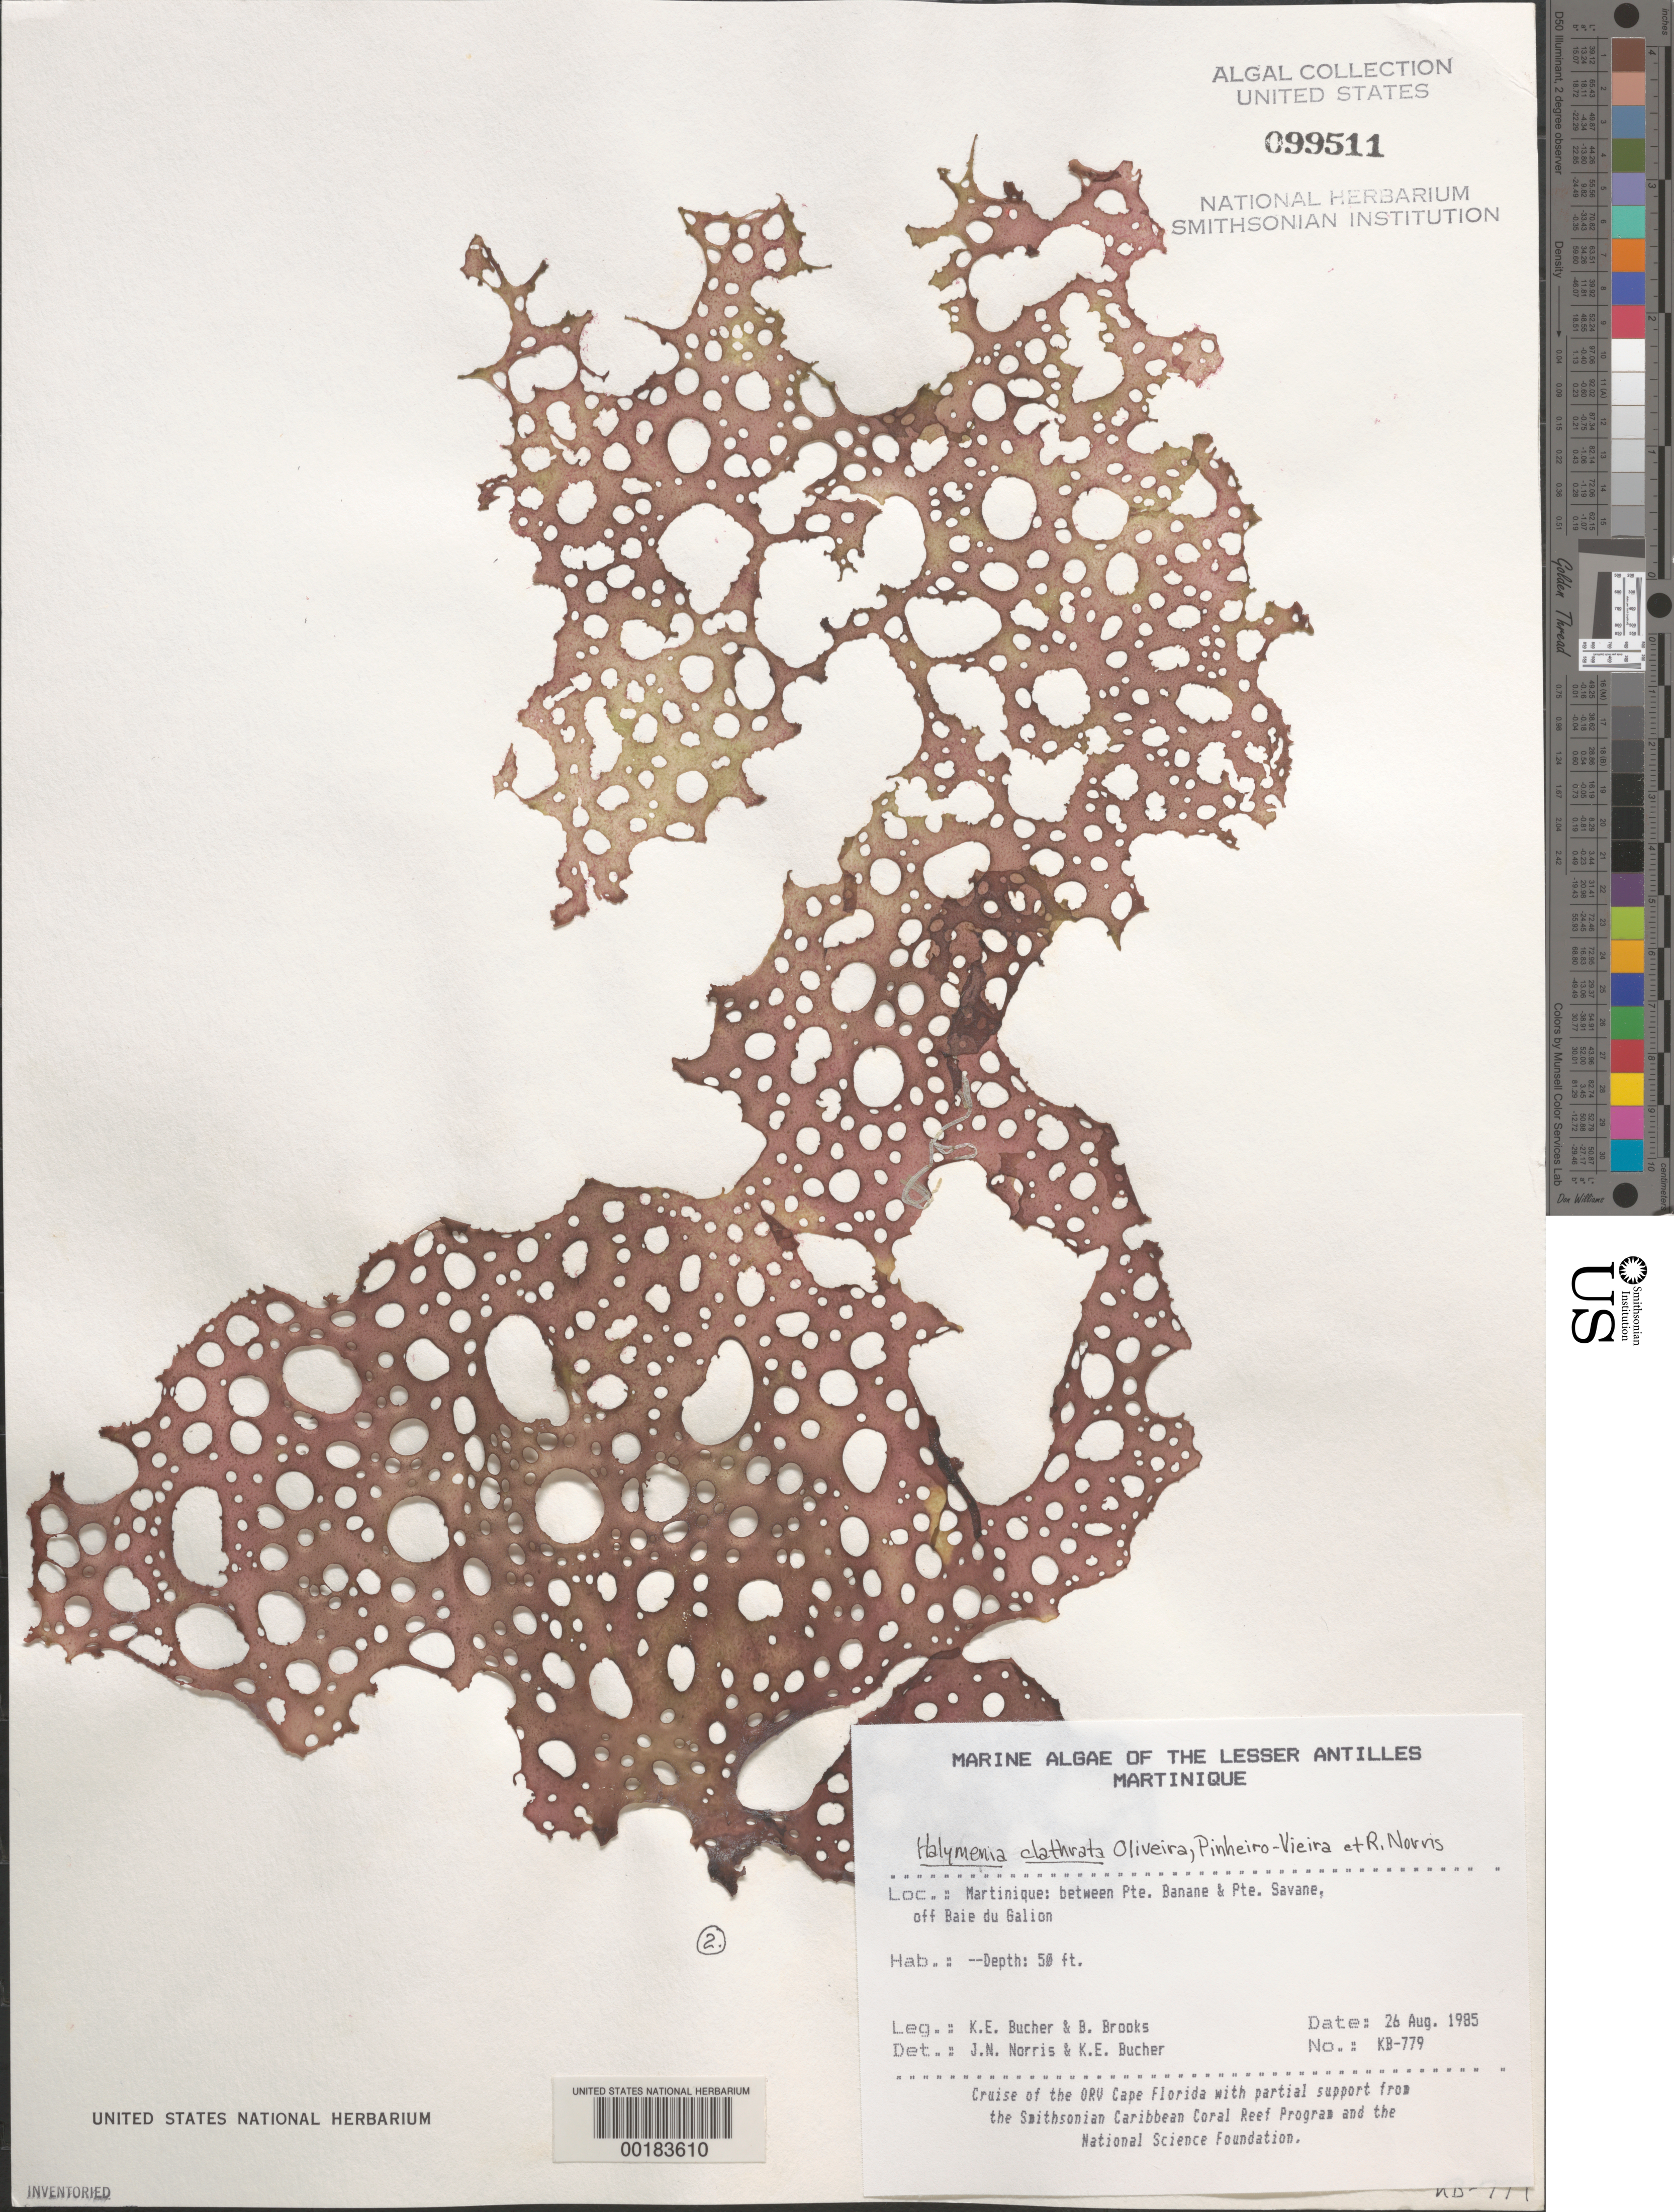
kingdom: Plantae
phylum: Rhodophyta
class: Florideophyceae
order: Halymeniales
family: Halymeniaceae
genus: Halymenia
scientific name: Halymenia sp.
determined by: Norris, J. N.; Bucher, K. E.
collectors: K. E. Bucher & B. Brooks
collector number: Kb-779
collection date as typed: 26 Aug 1985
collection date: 1985-08-26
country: Martinique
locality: Between Pointe Banane and Pointe Savane, off Baie du Galion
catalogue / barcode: US 99511